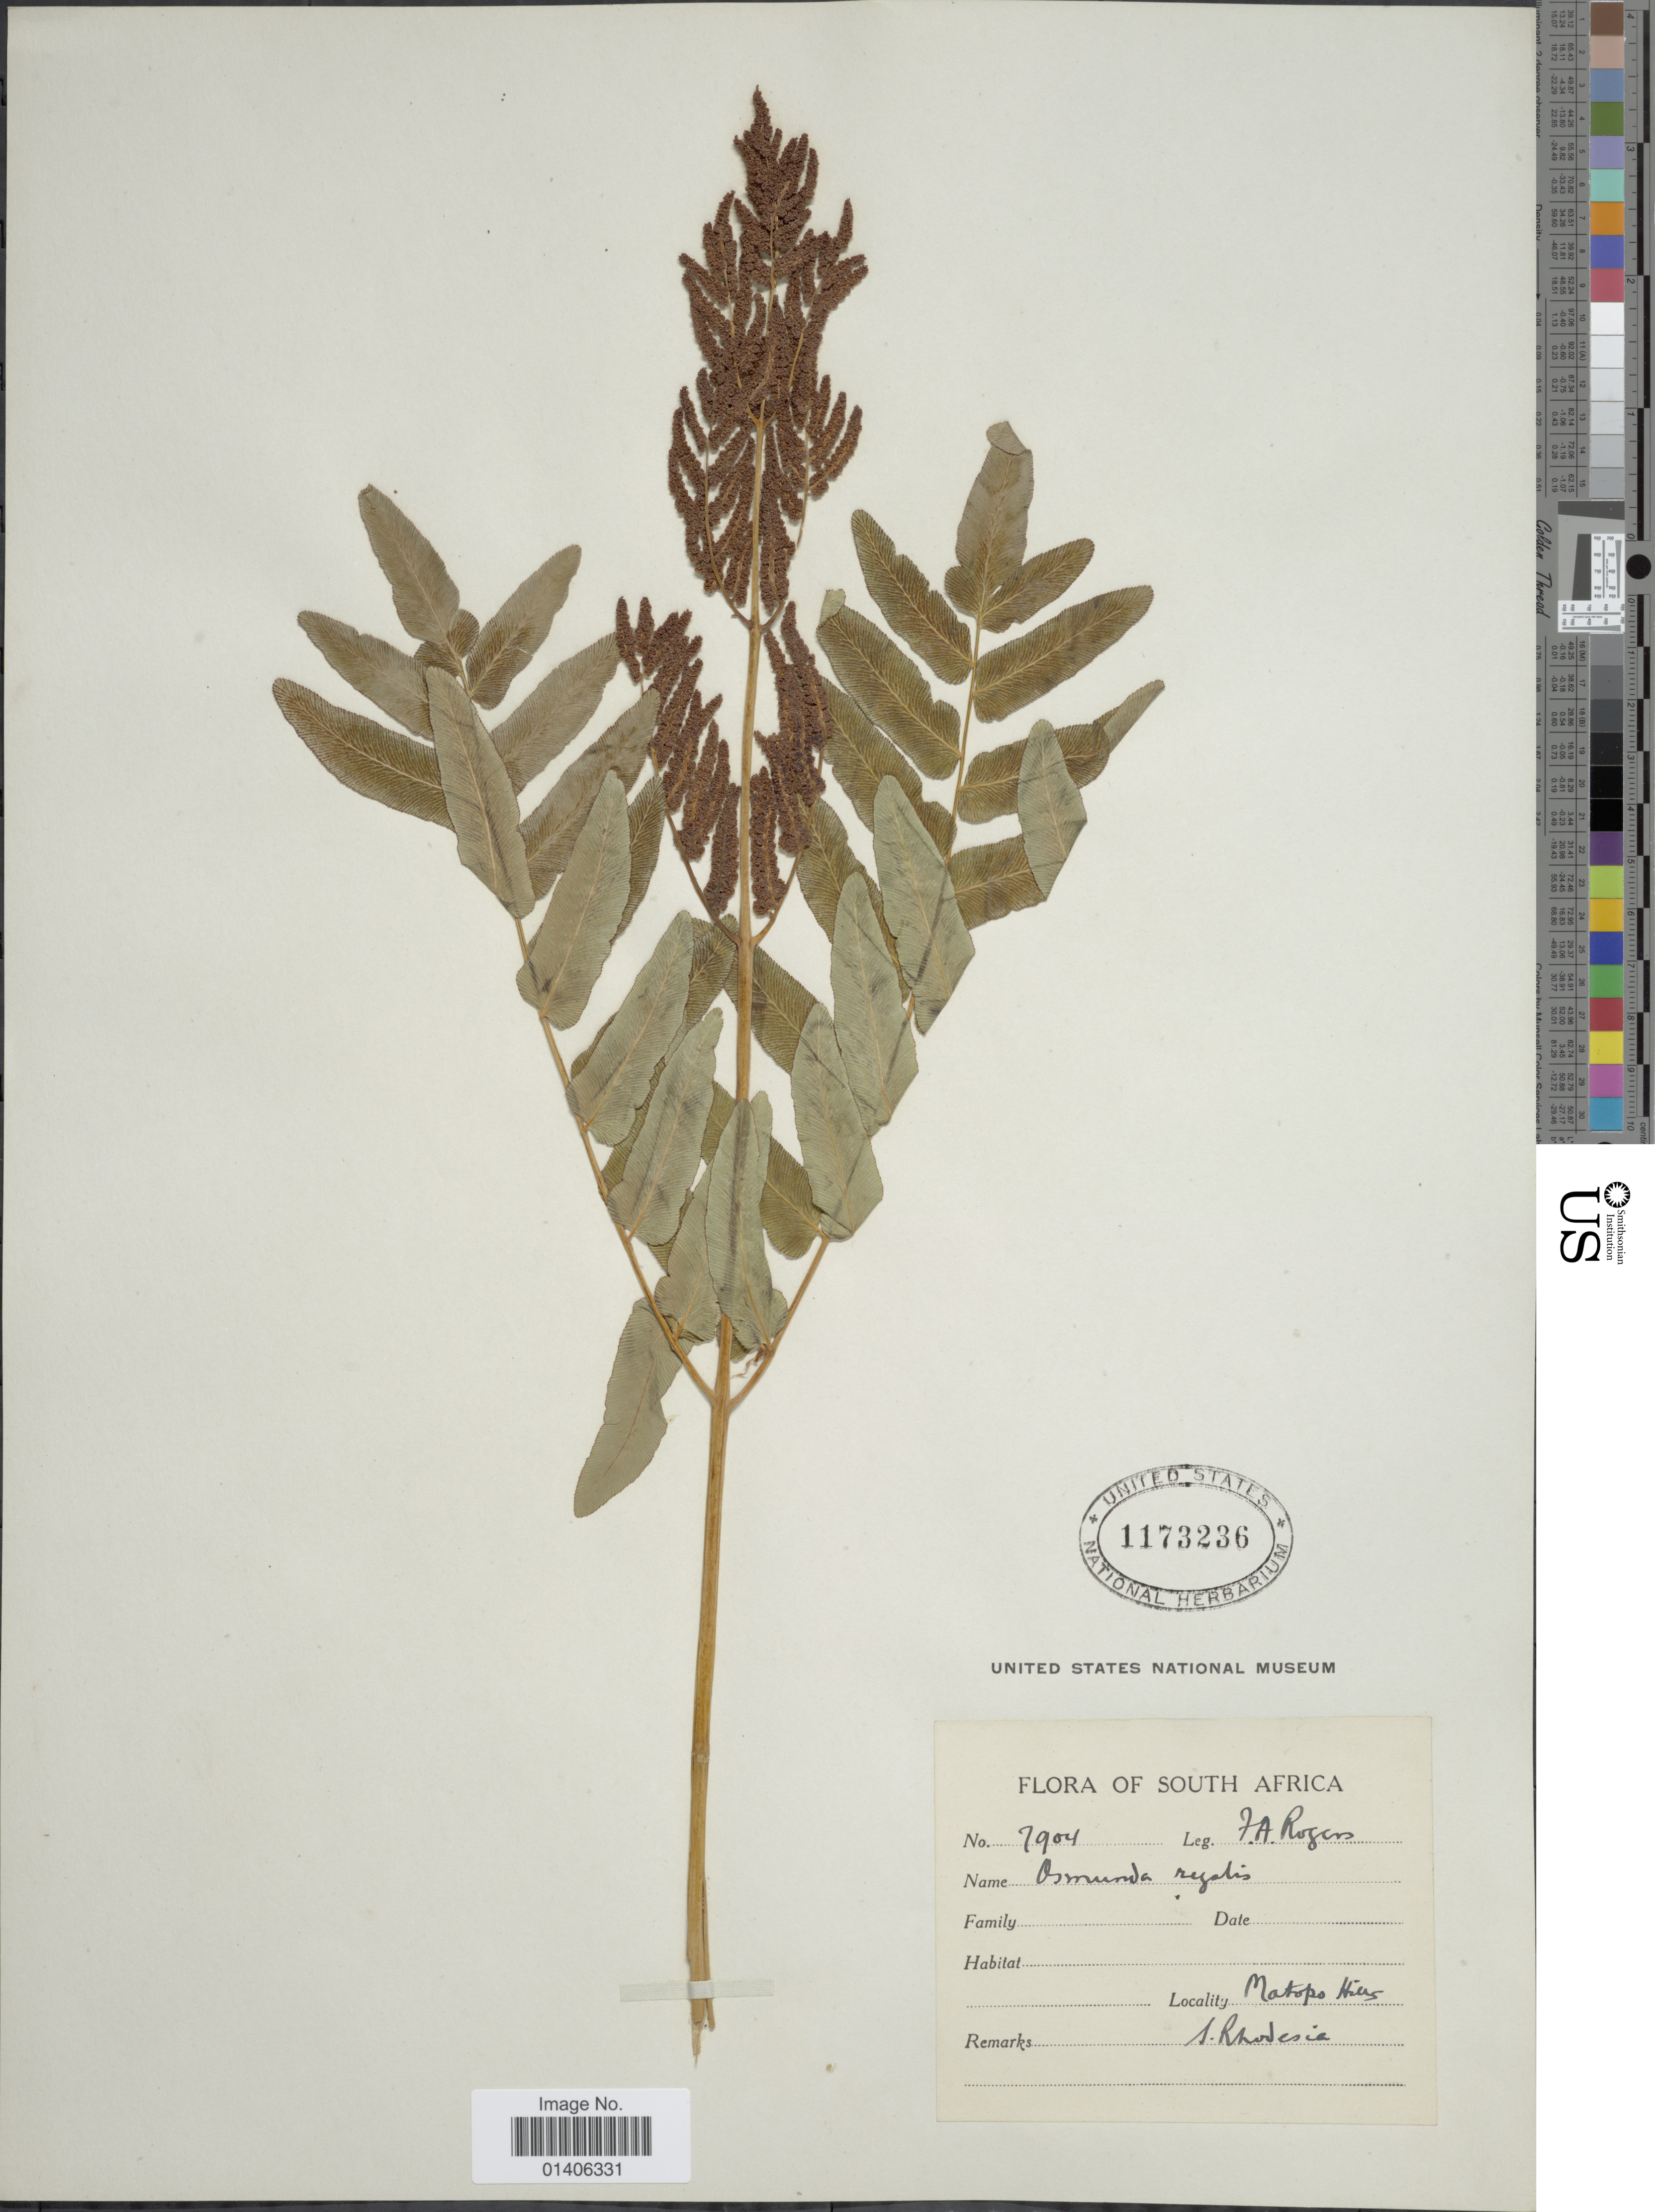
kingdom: Plantae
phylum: Tracheophyta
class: Polypodiopsida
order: Osmundales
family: Osmundaceae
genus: Osmunda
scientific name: Osmunda regalis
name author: L.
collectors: F. A. Rogers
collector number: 7904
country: Zimbabwe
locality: Matopo Hills, S. Rhodesia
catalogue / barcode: US 1173236